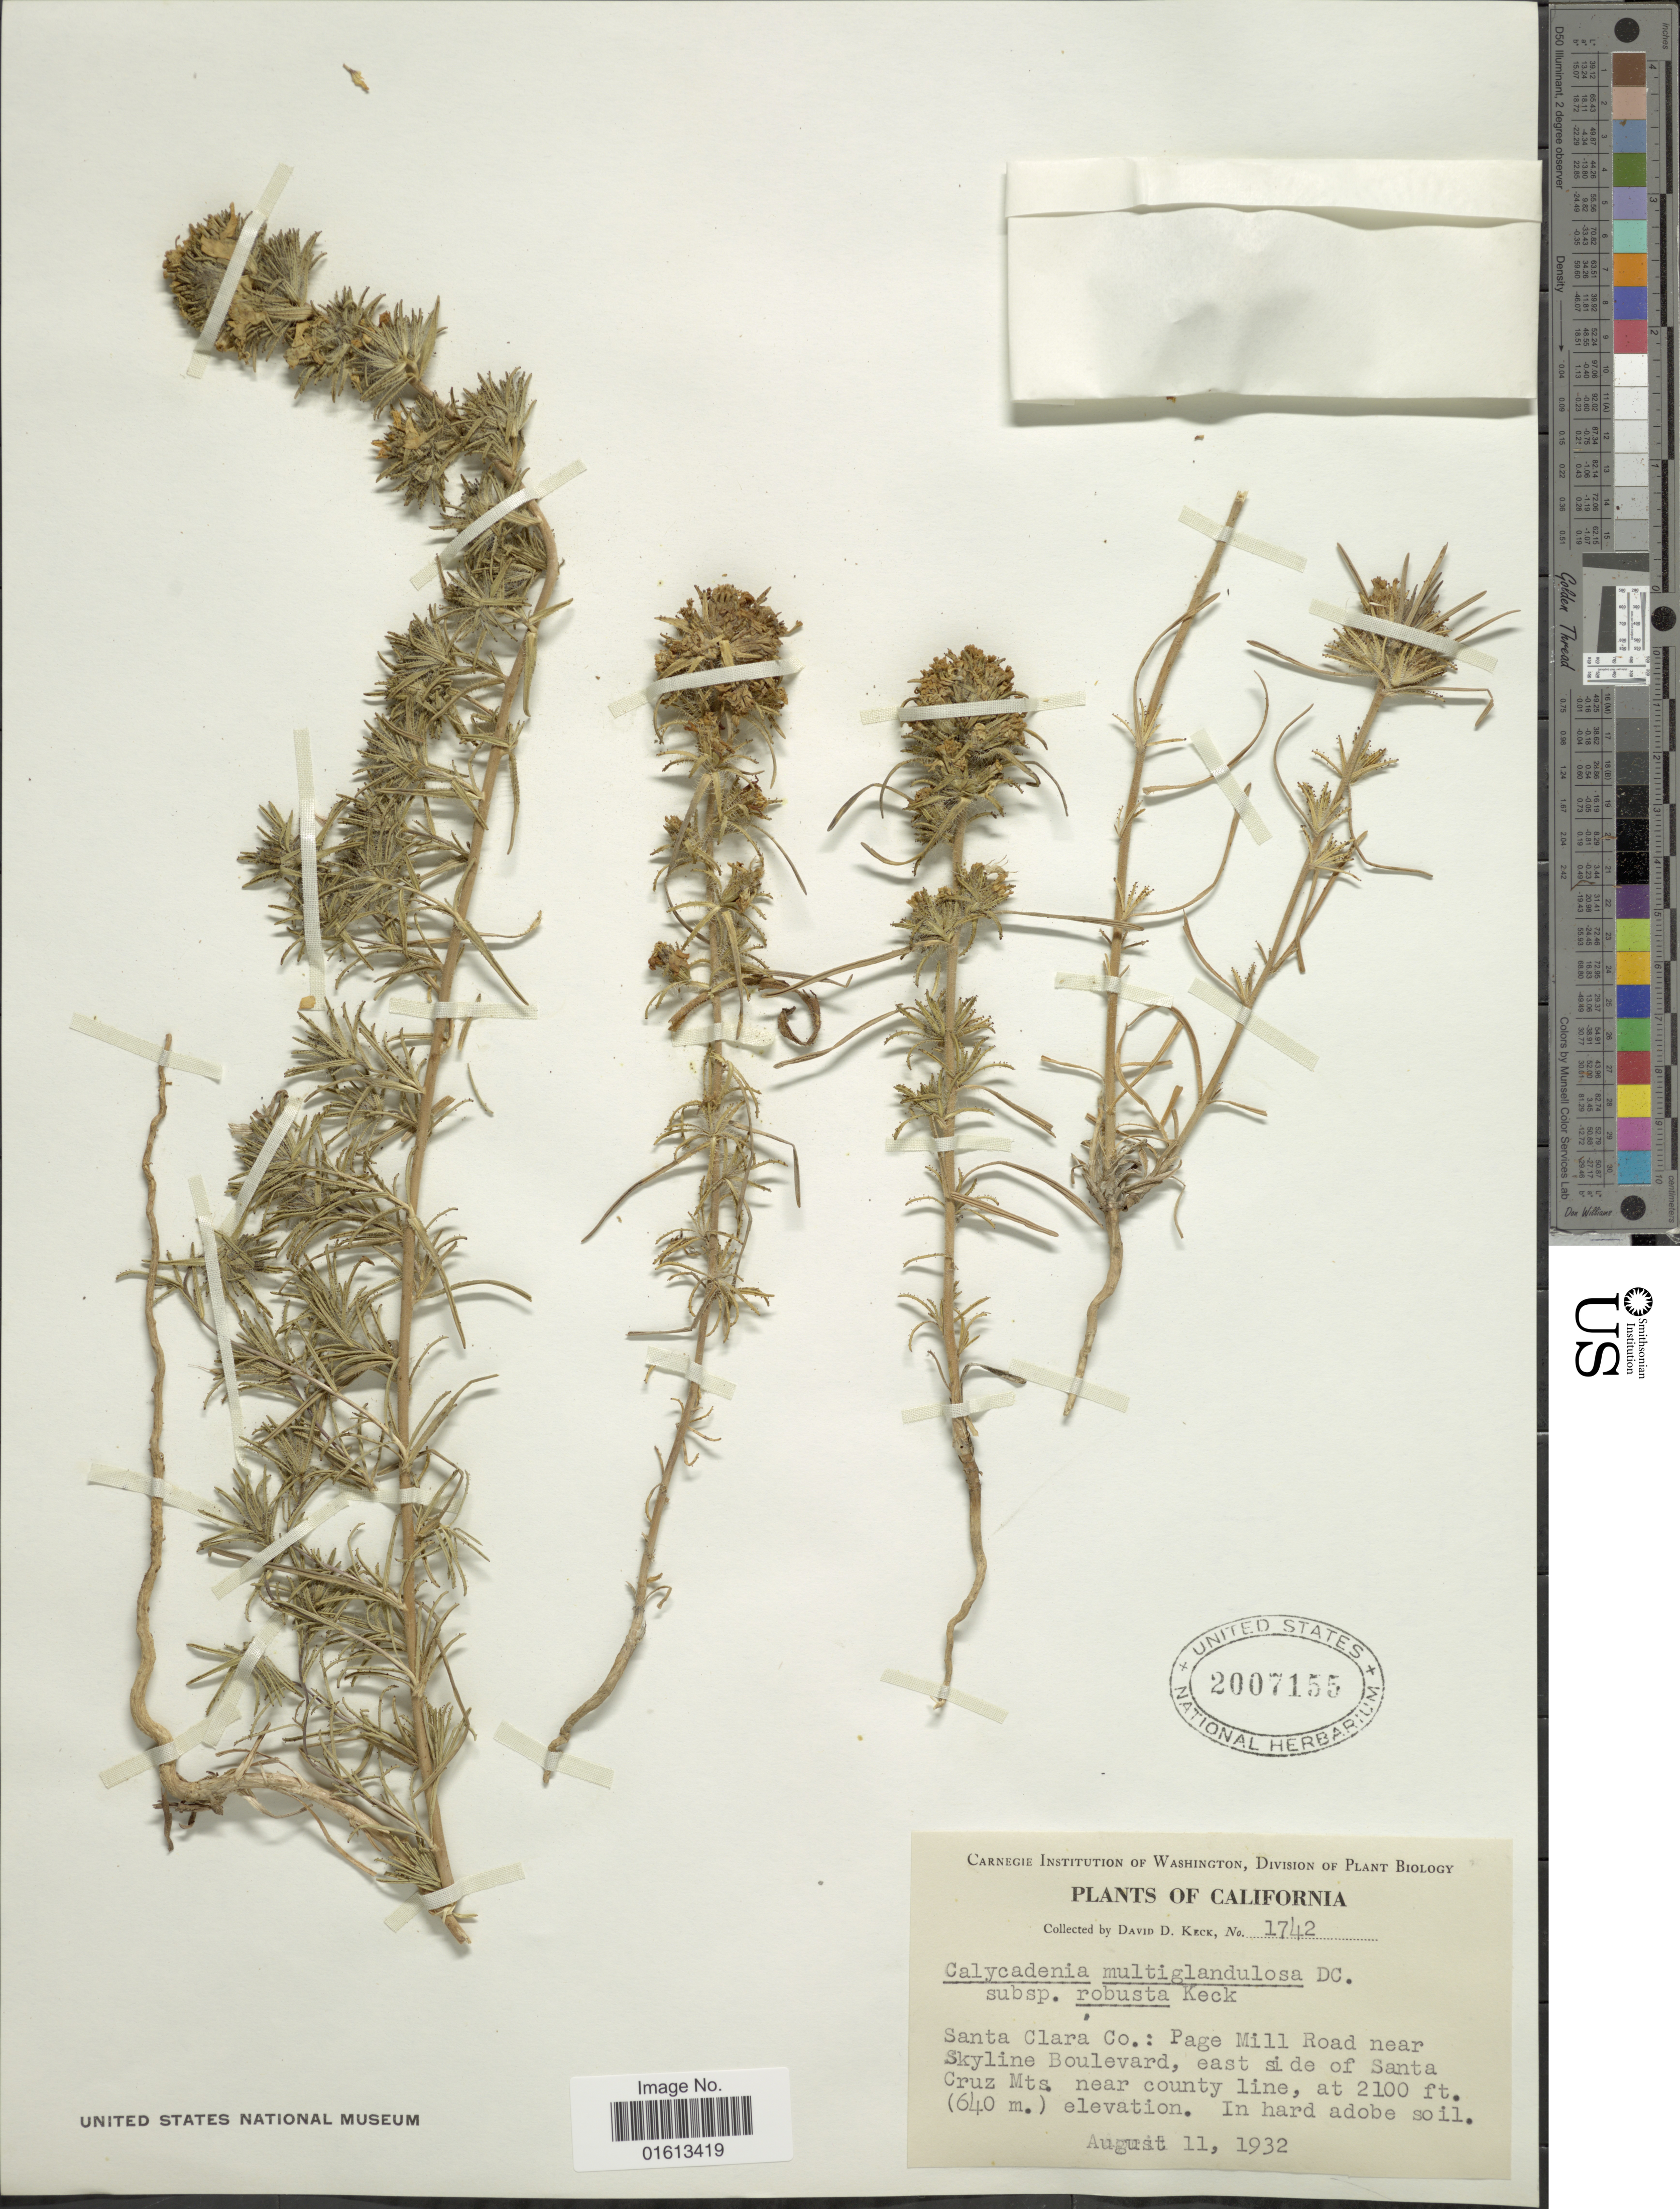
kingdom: Plantae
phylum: Tracheophyta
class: Magnoliopsida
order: Asterales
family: Asteraceae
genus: Calycadenia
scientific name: Calycadenia multiglandulosa subsp. robusta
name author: D.D. Keck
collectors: D. D. Keck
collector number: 1742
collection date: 1932-08-11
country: United States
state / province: California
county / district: Santa Clara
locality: Santa Clara Co.: Page Mill Road near Skyline Boulevard, east side of Santa Cruz Mts. near county line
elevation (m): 640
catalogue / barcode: US 2007155